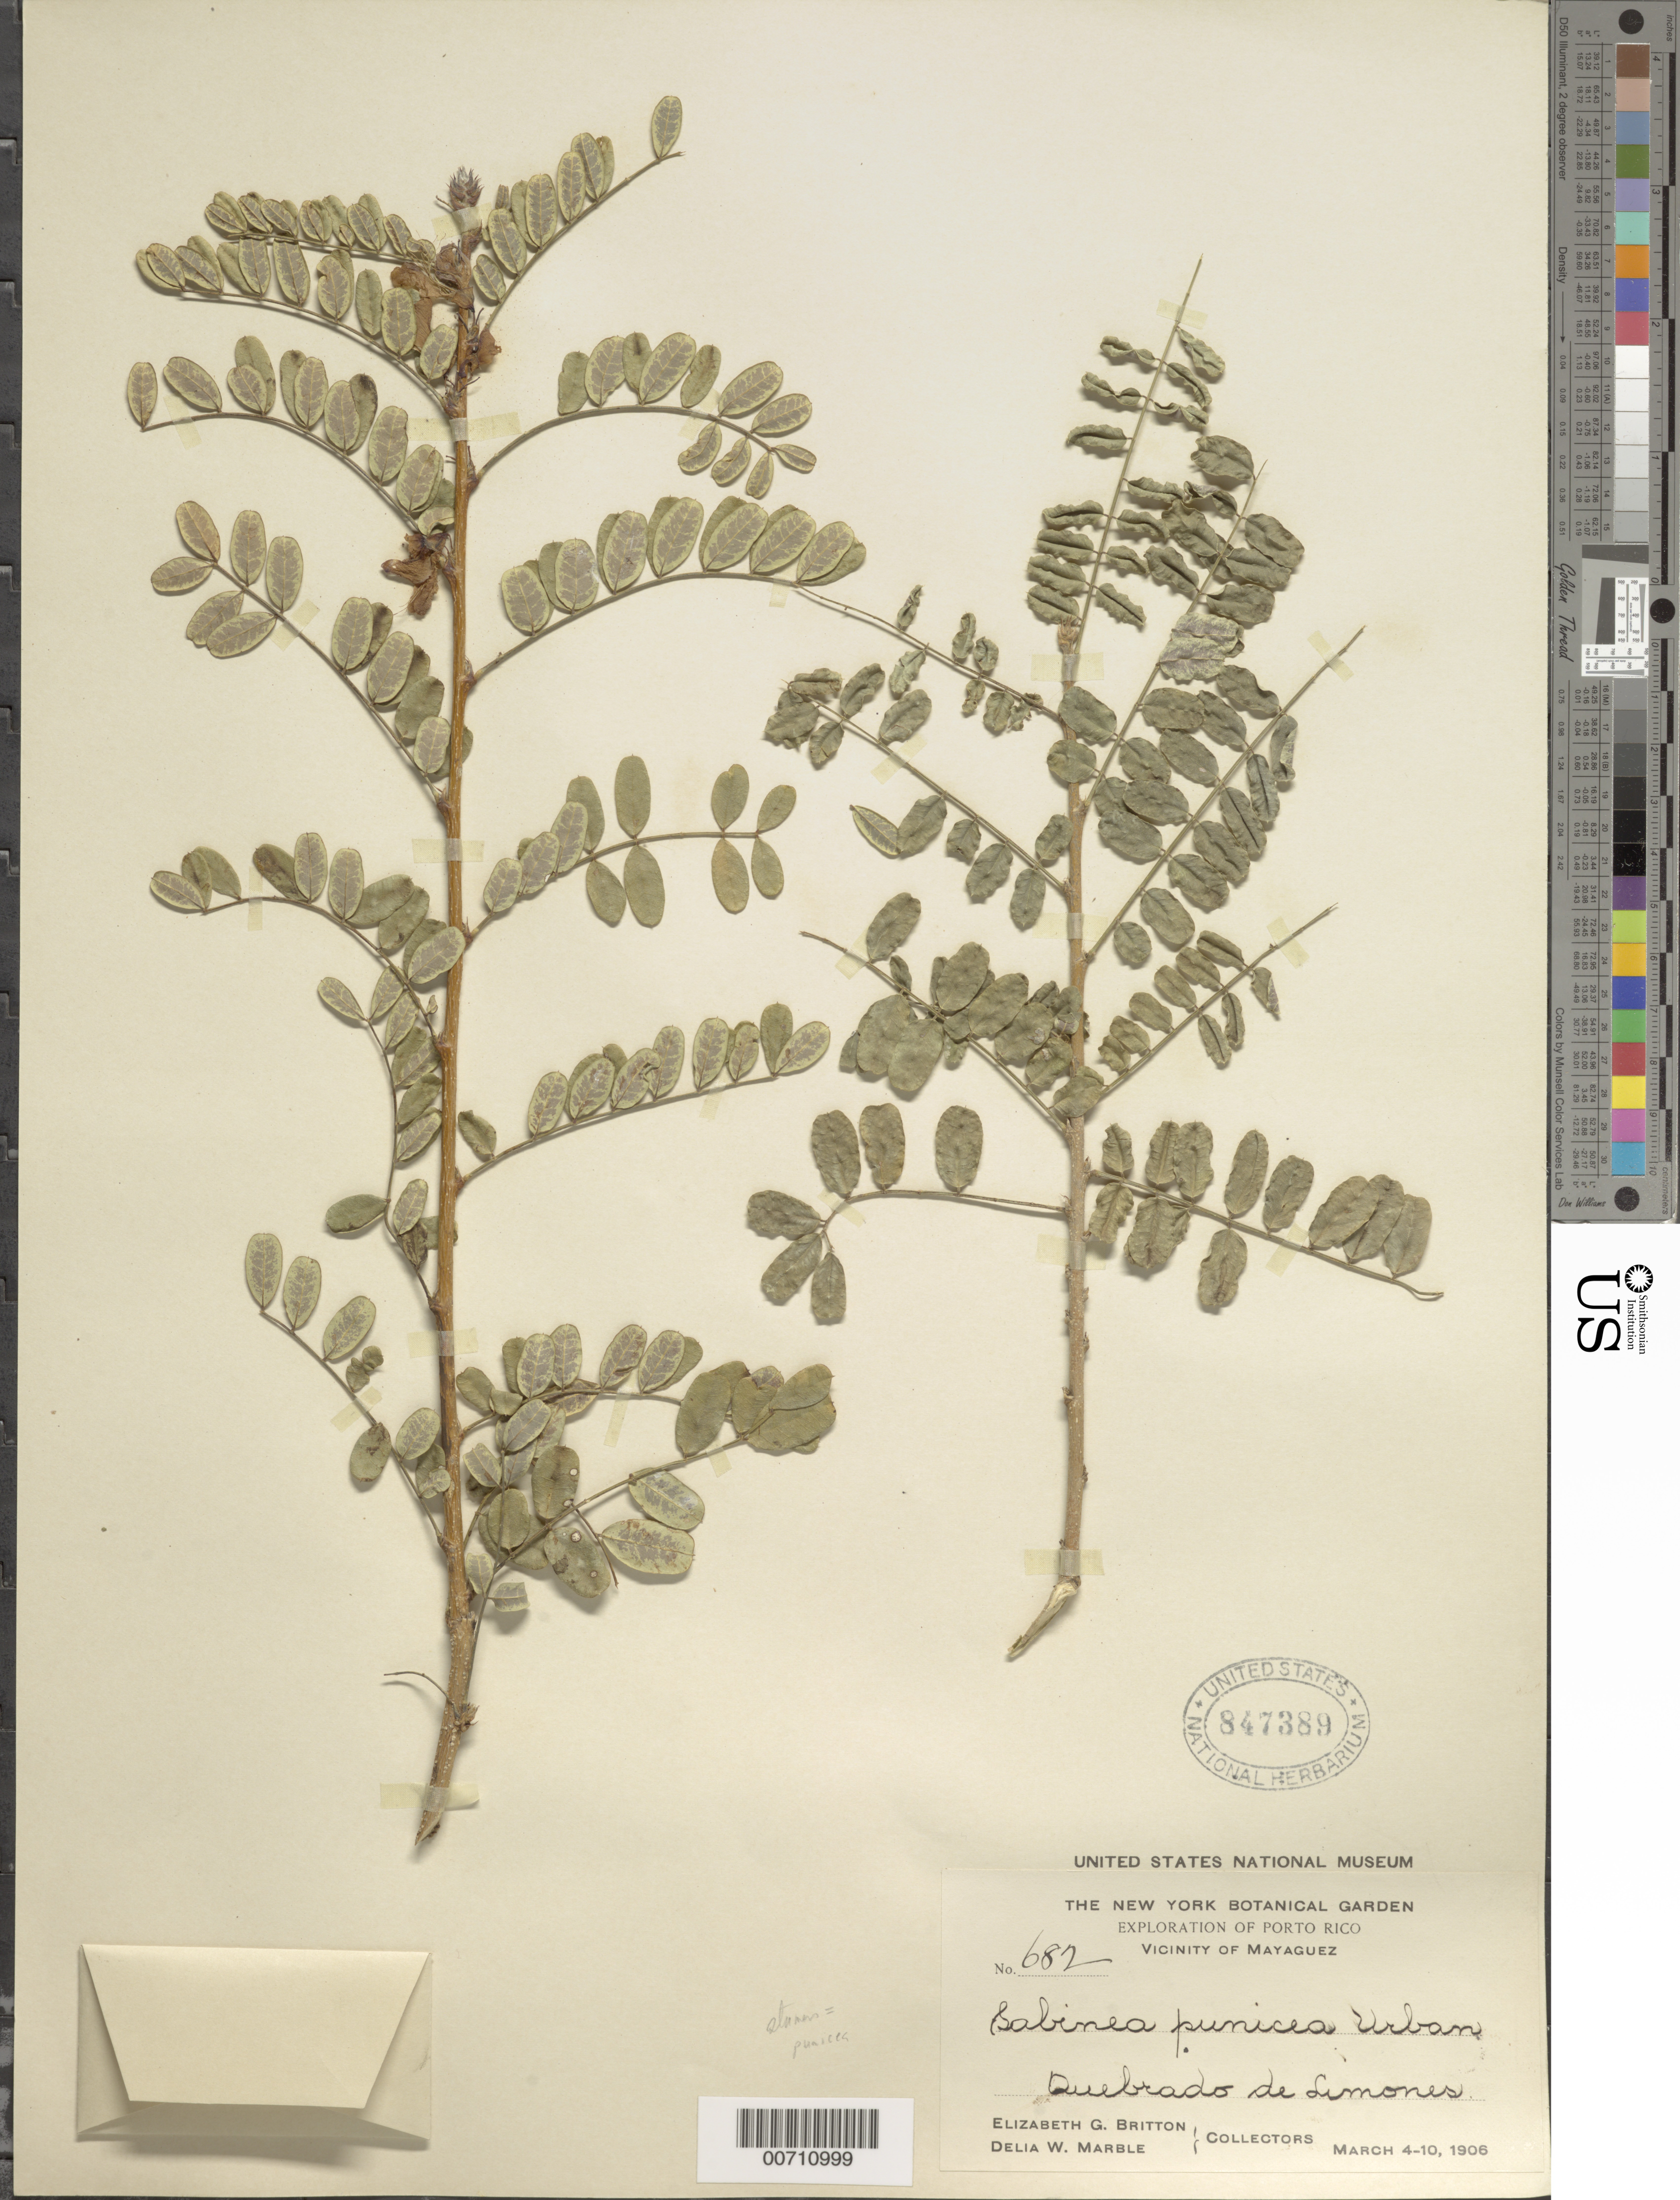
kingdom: Plantae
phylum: Tracheophyta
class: Magnoliopsida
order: Fabales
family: Fabaceae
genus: Poitea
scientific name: Poitea punicea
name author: (Urb.) Lavin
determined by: Strong, Mark T., (BOT), Smithsonian Institution - National Museum of Natural History (UNITED STATES)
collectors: E. G. Britton & D. W. Marble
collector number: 682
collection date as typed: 04 Mar 1906 to 10 Mar 1906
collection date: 1906-03-04/1906-03-10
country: Puerto Rico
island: Greater Antilles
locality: Mayaguez, vic of; Quebrada to Limones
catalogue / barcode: US 847389